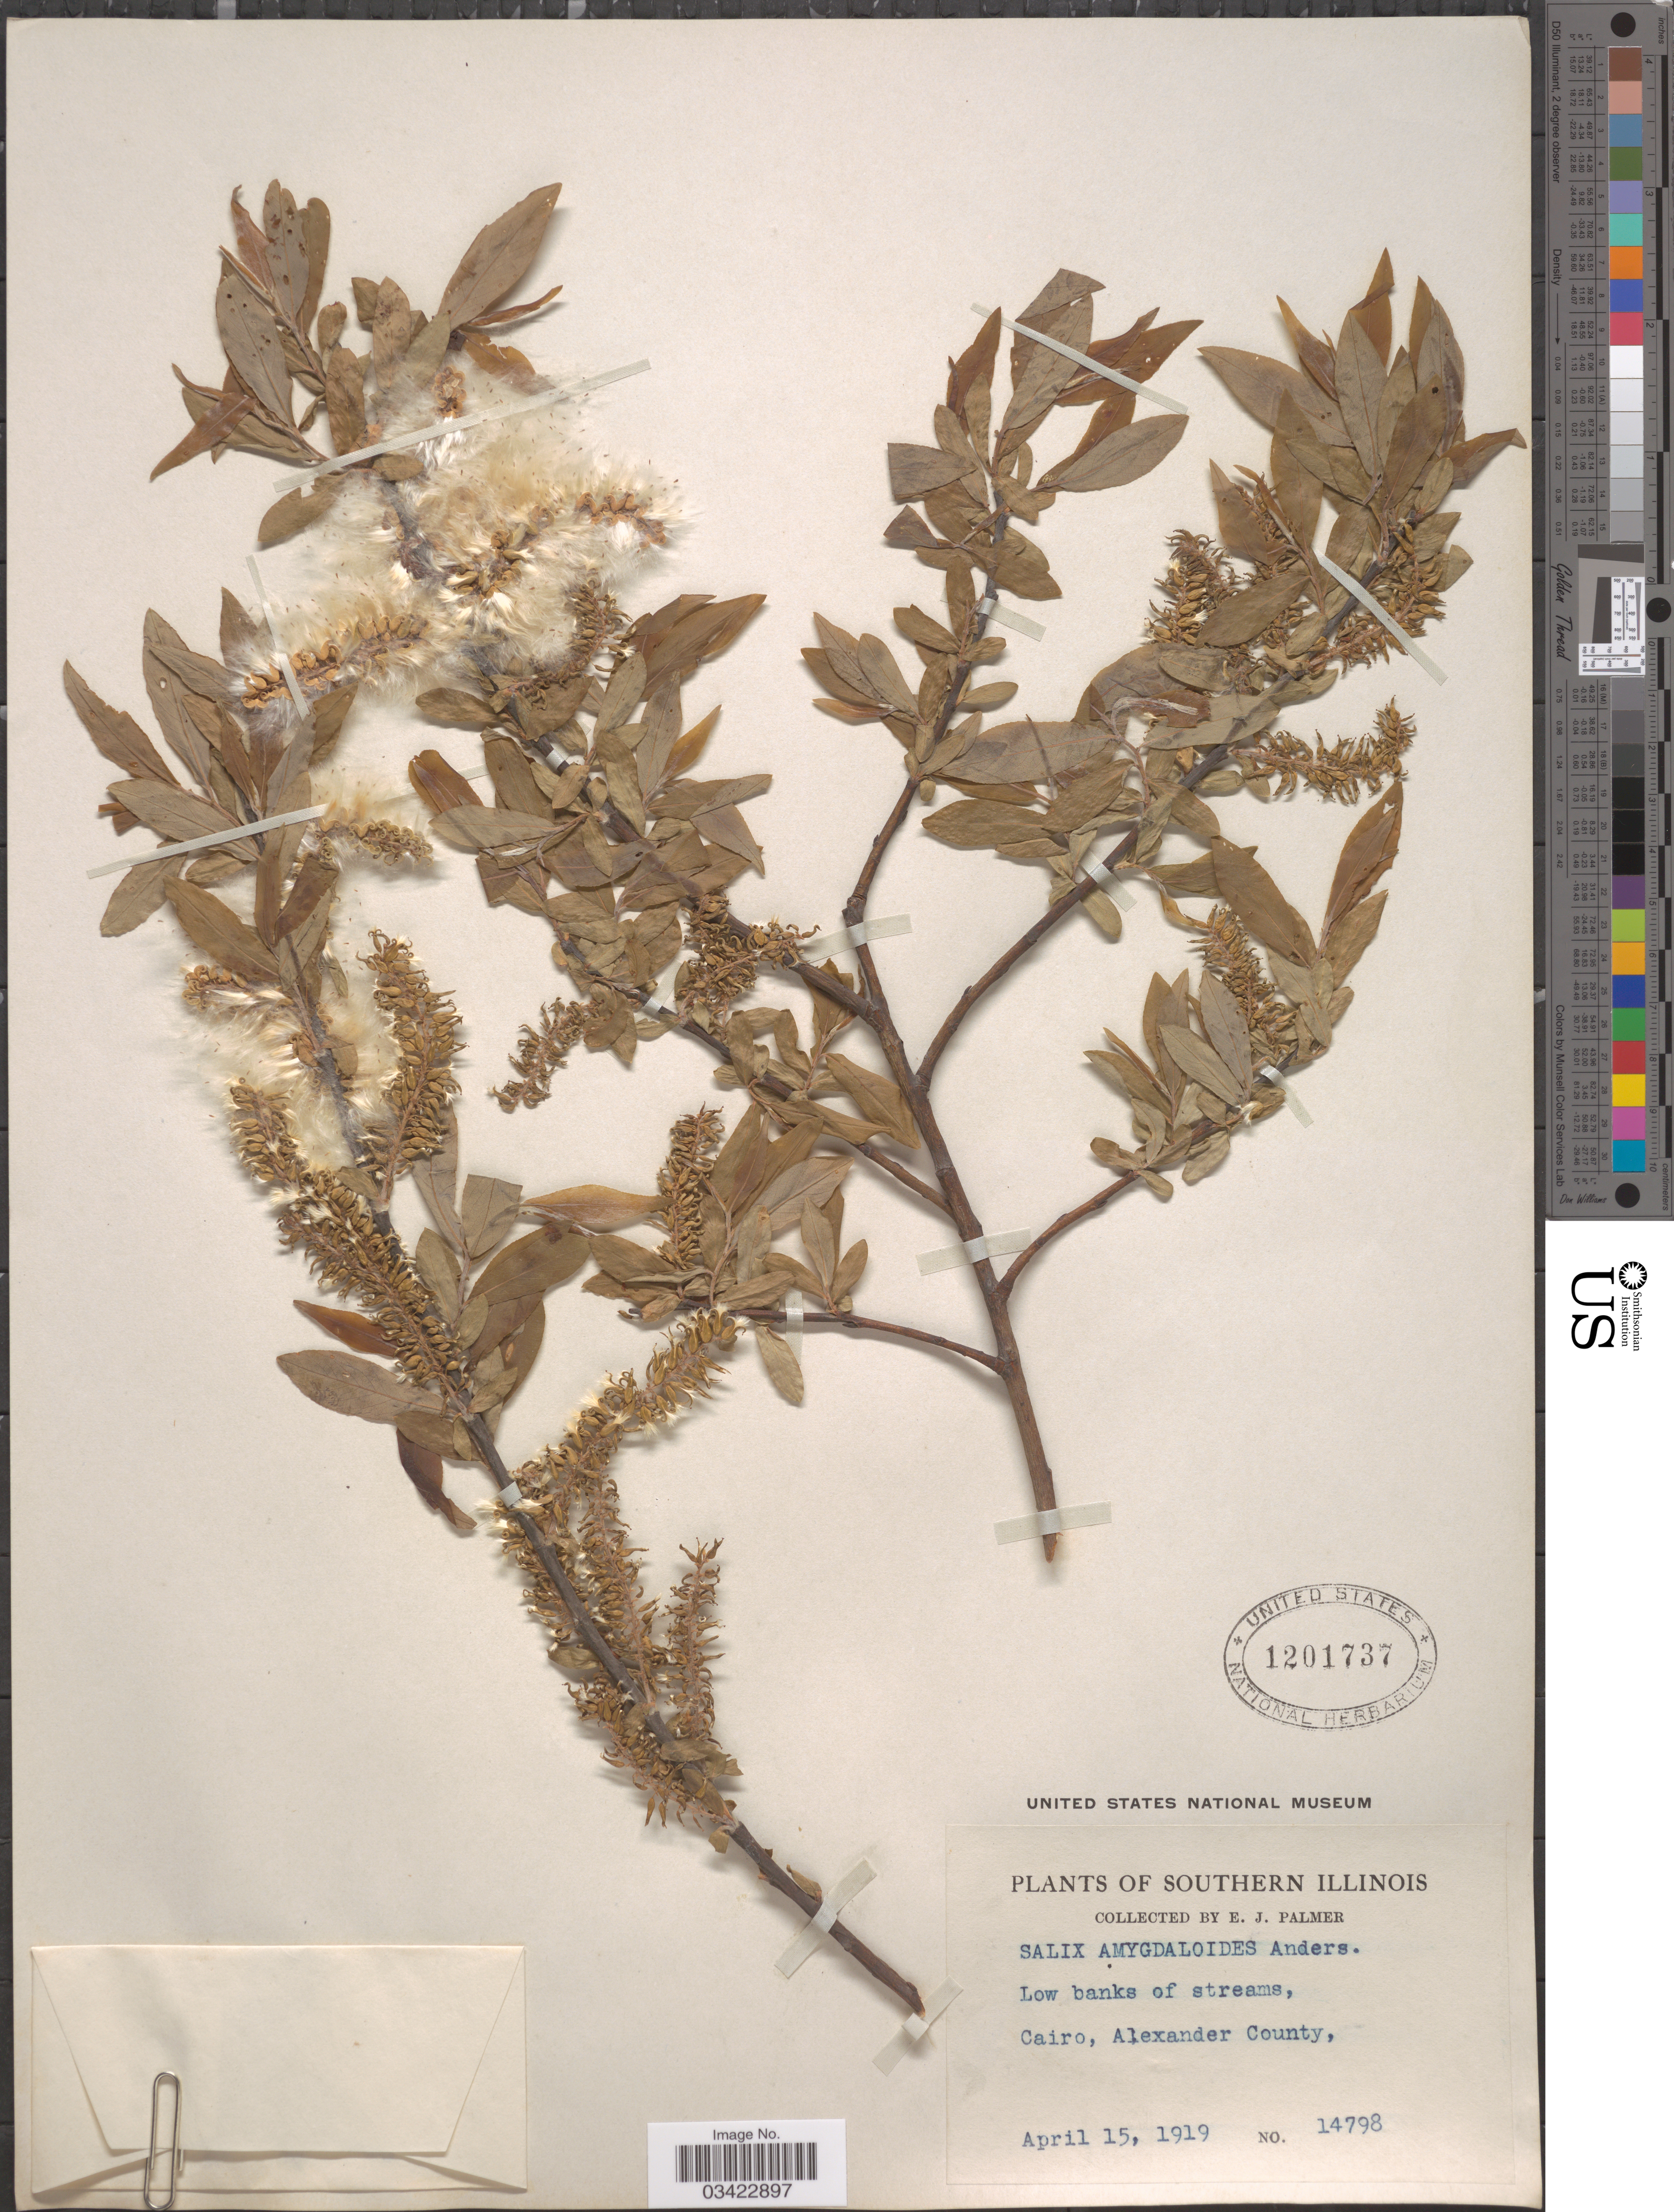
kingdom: Plantae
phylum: Tracheophyta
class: Magnoliopsida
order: Malpighiales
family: Salicaceae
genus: Salix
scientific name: Salix amygdaloides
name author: Andersson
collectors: E. J. Palmer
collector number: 14798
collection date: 1919-04-15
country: United States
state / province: Illinois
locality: Southern Illinois. Cairo, Alexander County.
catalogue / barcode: US 1201737